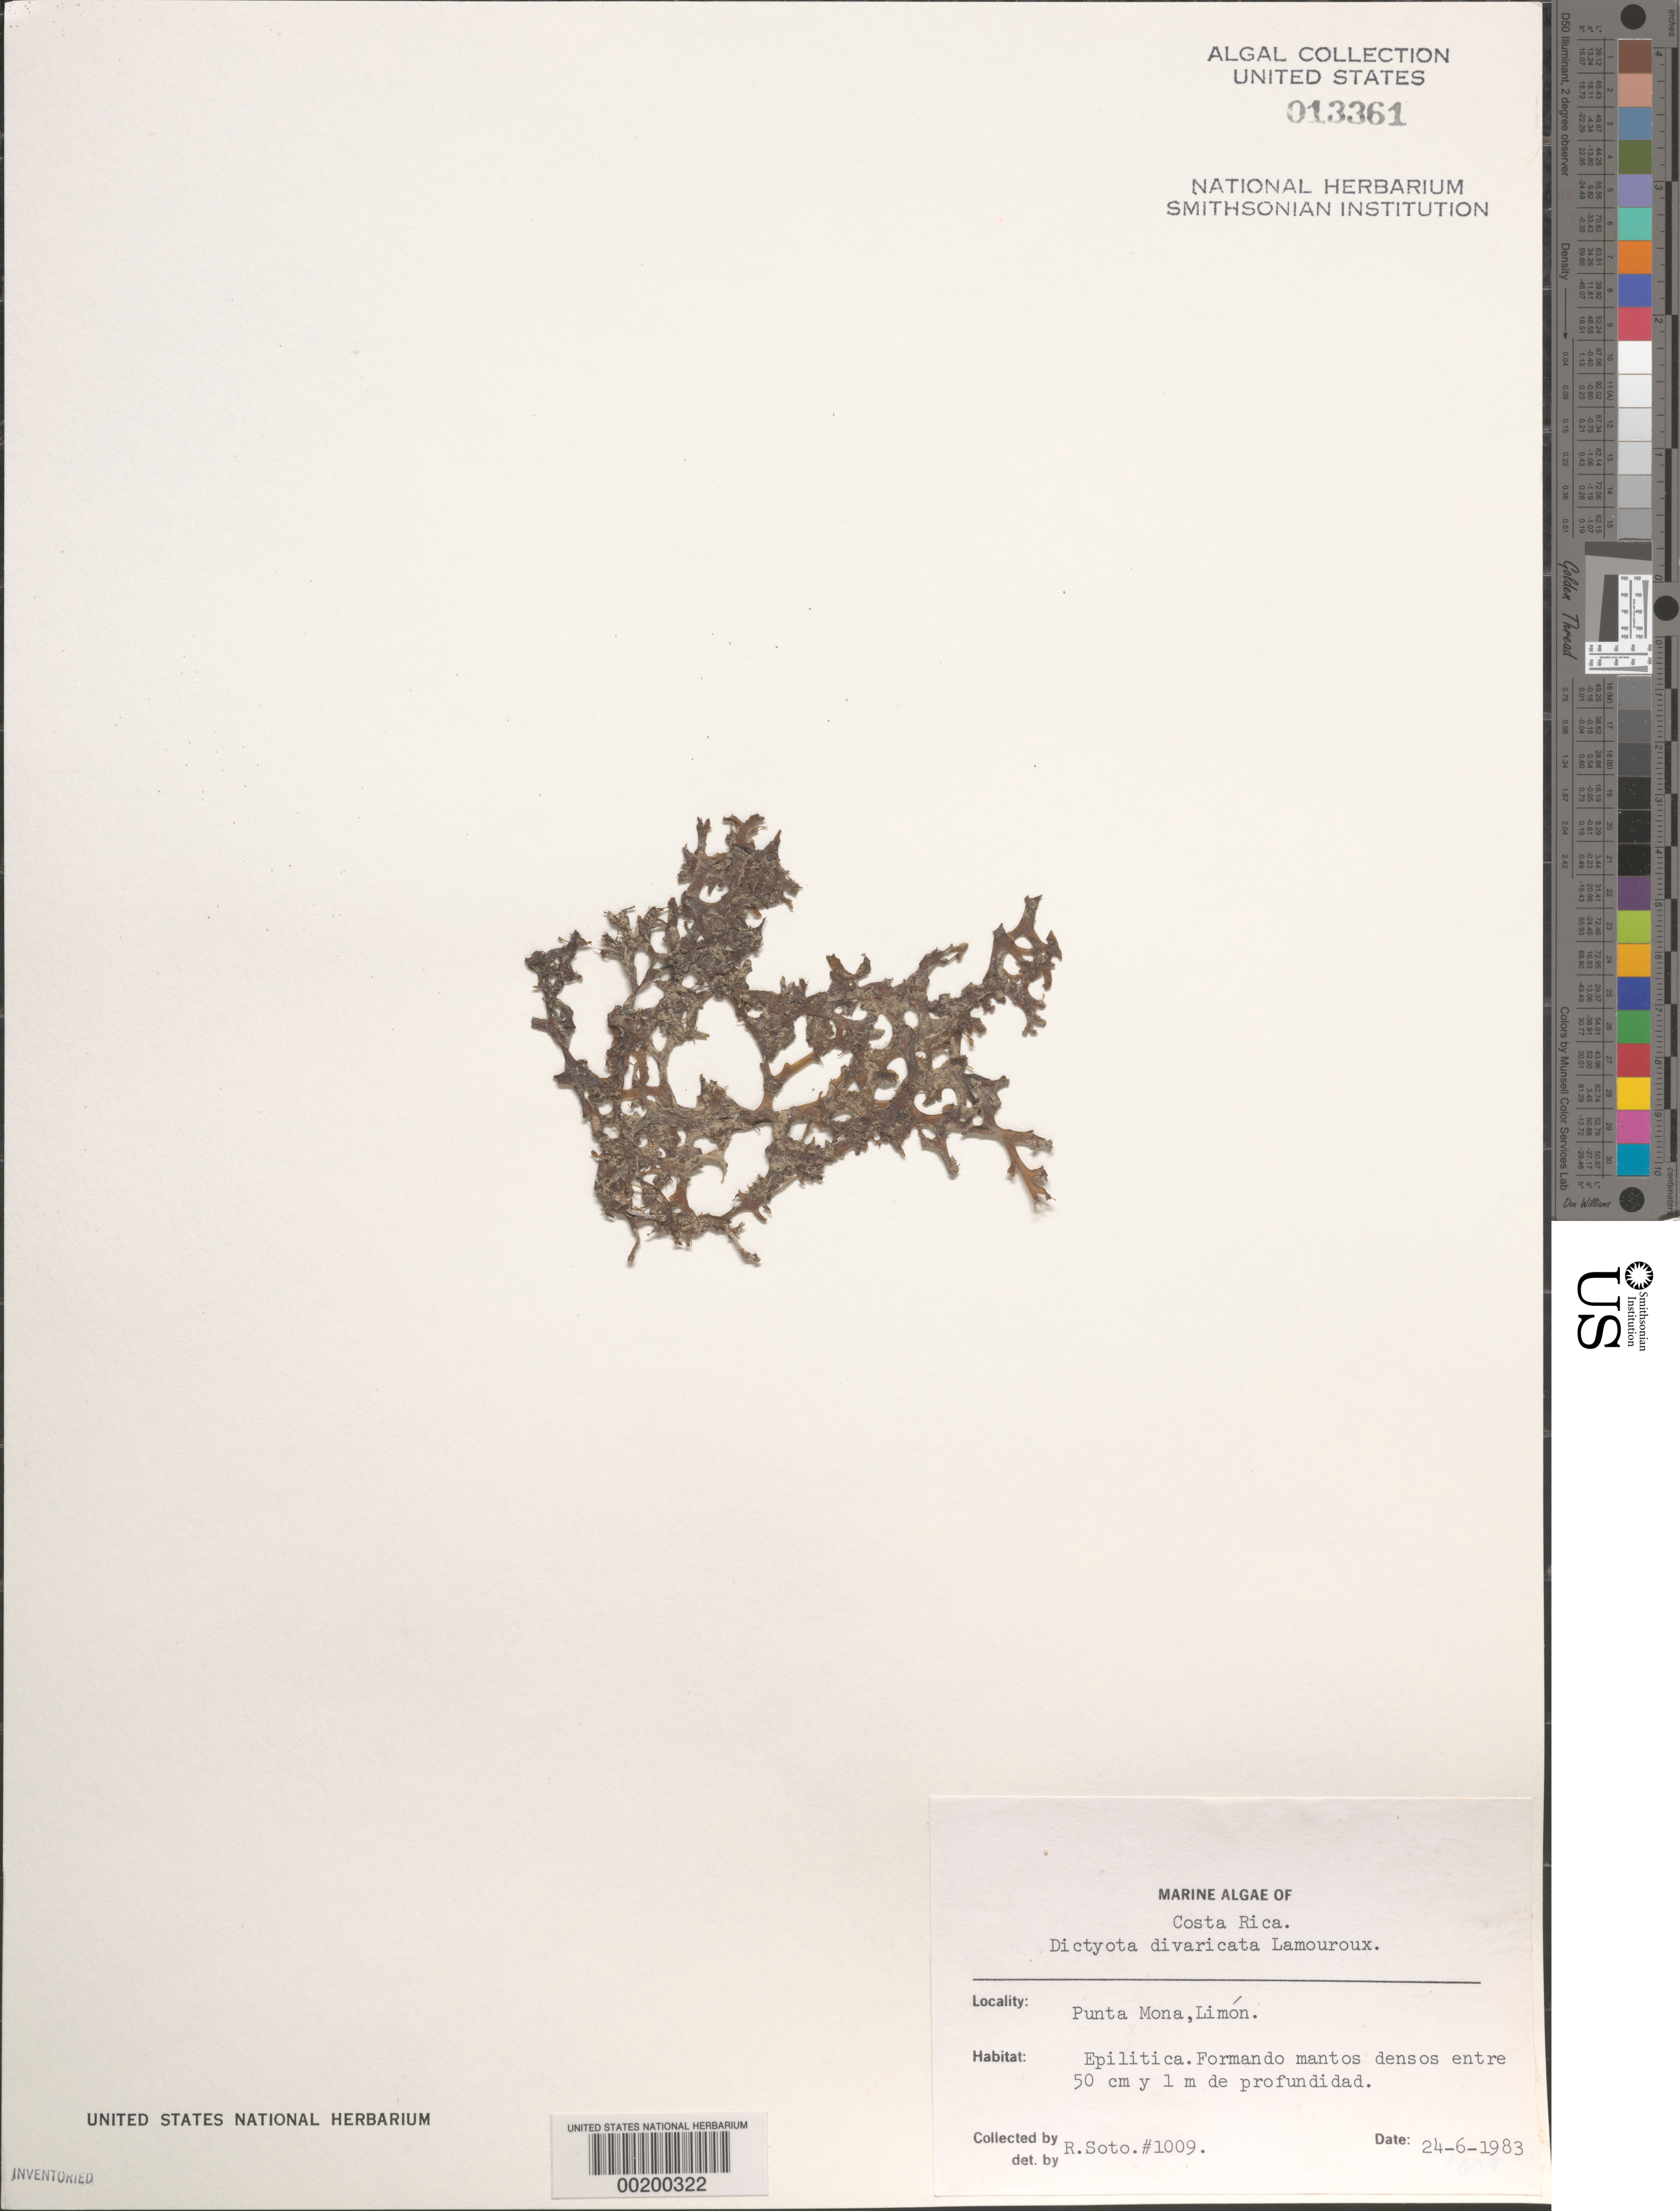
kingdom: Chromista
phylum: Ochrophyta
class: Phaeophyceae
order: Dictyotales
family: Dictyotaceae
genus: Dictyota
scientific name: Dictyota divaricata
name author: J.V.Lamouroux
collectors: R. Soto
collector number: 1009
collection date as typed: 24 Jun 1983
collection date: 1983-06-24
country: Costa Rica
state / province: Limón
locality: Punta mona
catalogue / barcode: US 13361